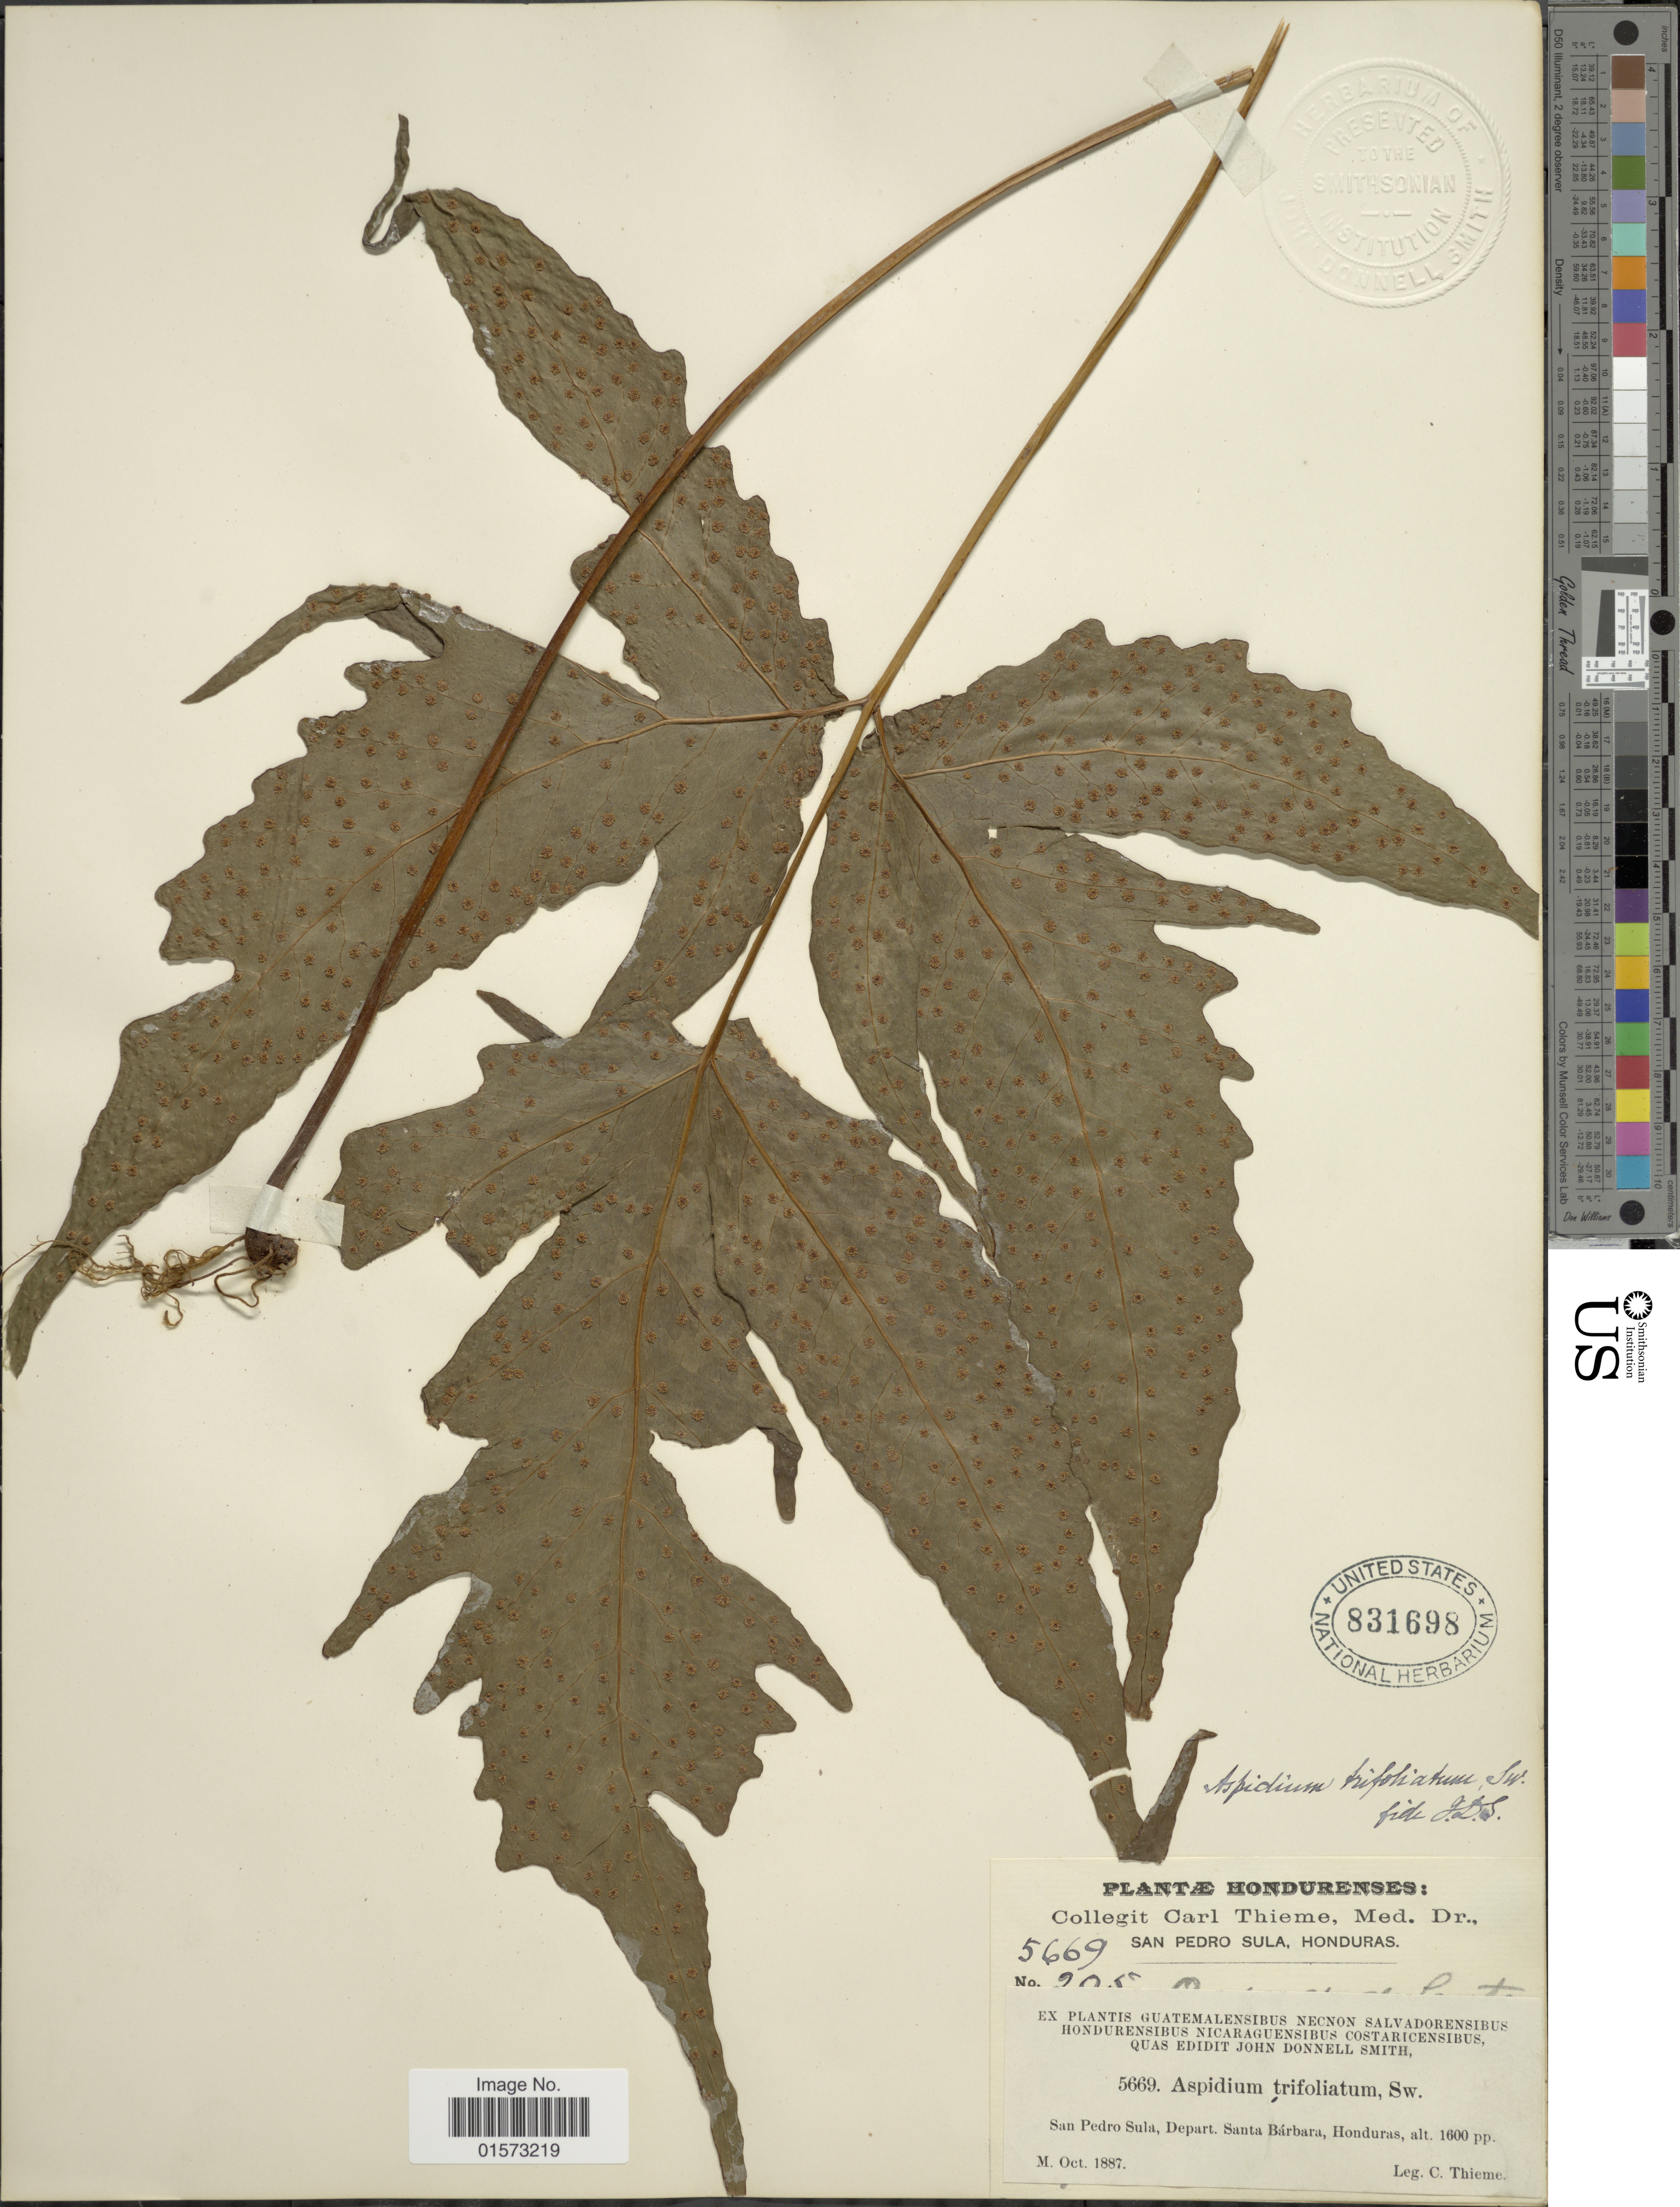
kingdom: Plantae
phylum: Tracheophyta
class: Polypodiopsida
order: Polypodiales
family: Tectariaceae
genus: Tectaria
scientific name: Tectaria heracleifolia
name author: (Willd.) Underw.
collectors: C. Thieme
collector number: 5669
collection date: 1887-10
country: Honduras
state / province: Santa Bárbara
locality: San Pedro Sula, Depart. Santa Barbara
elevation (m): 488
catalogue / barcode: US 831698